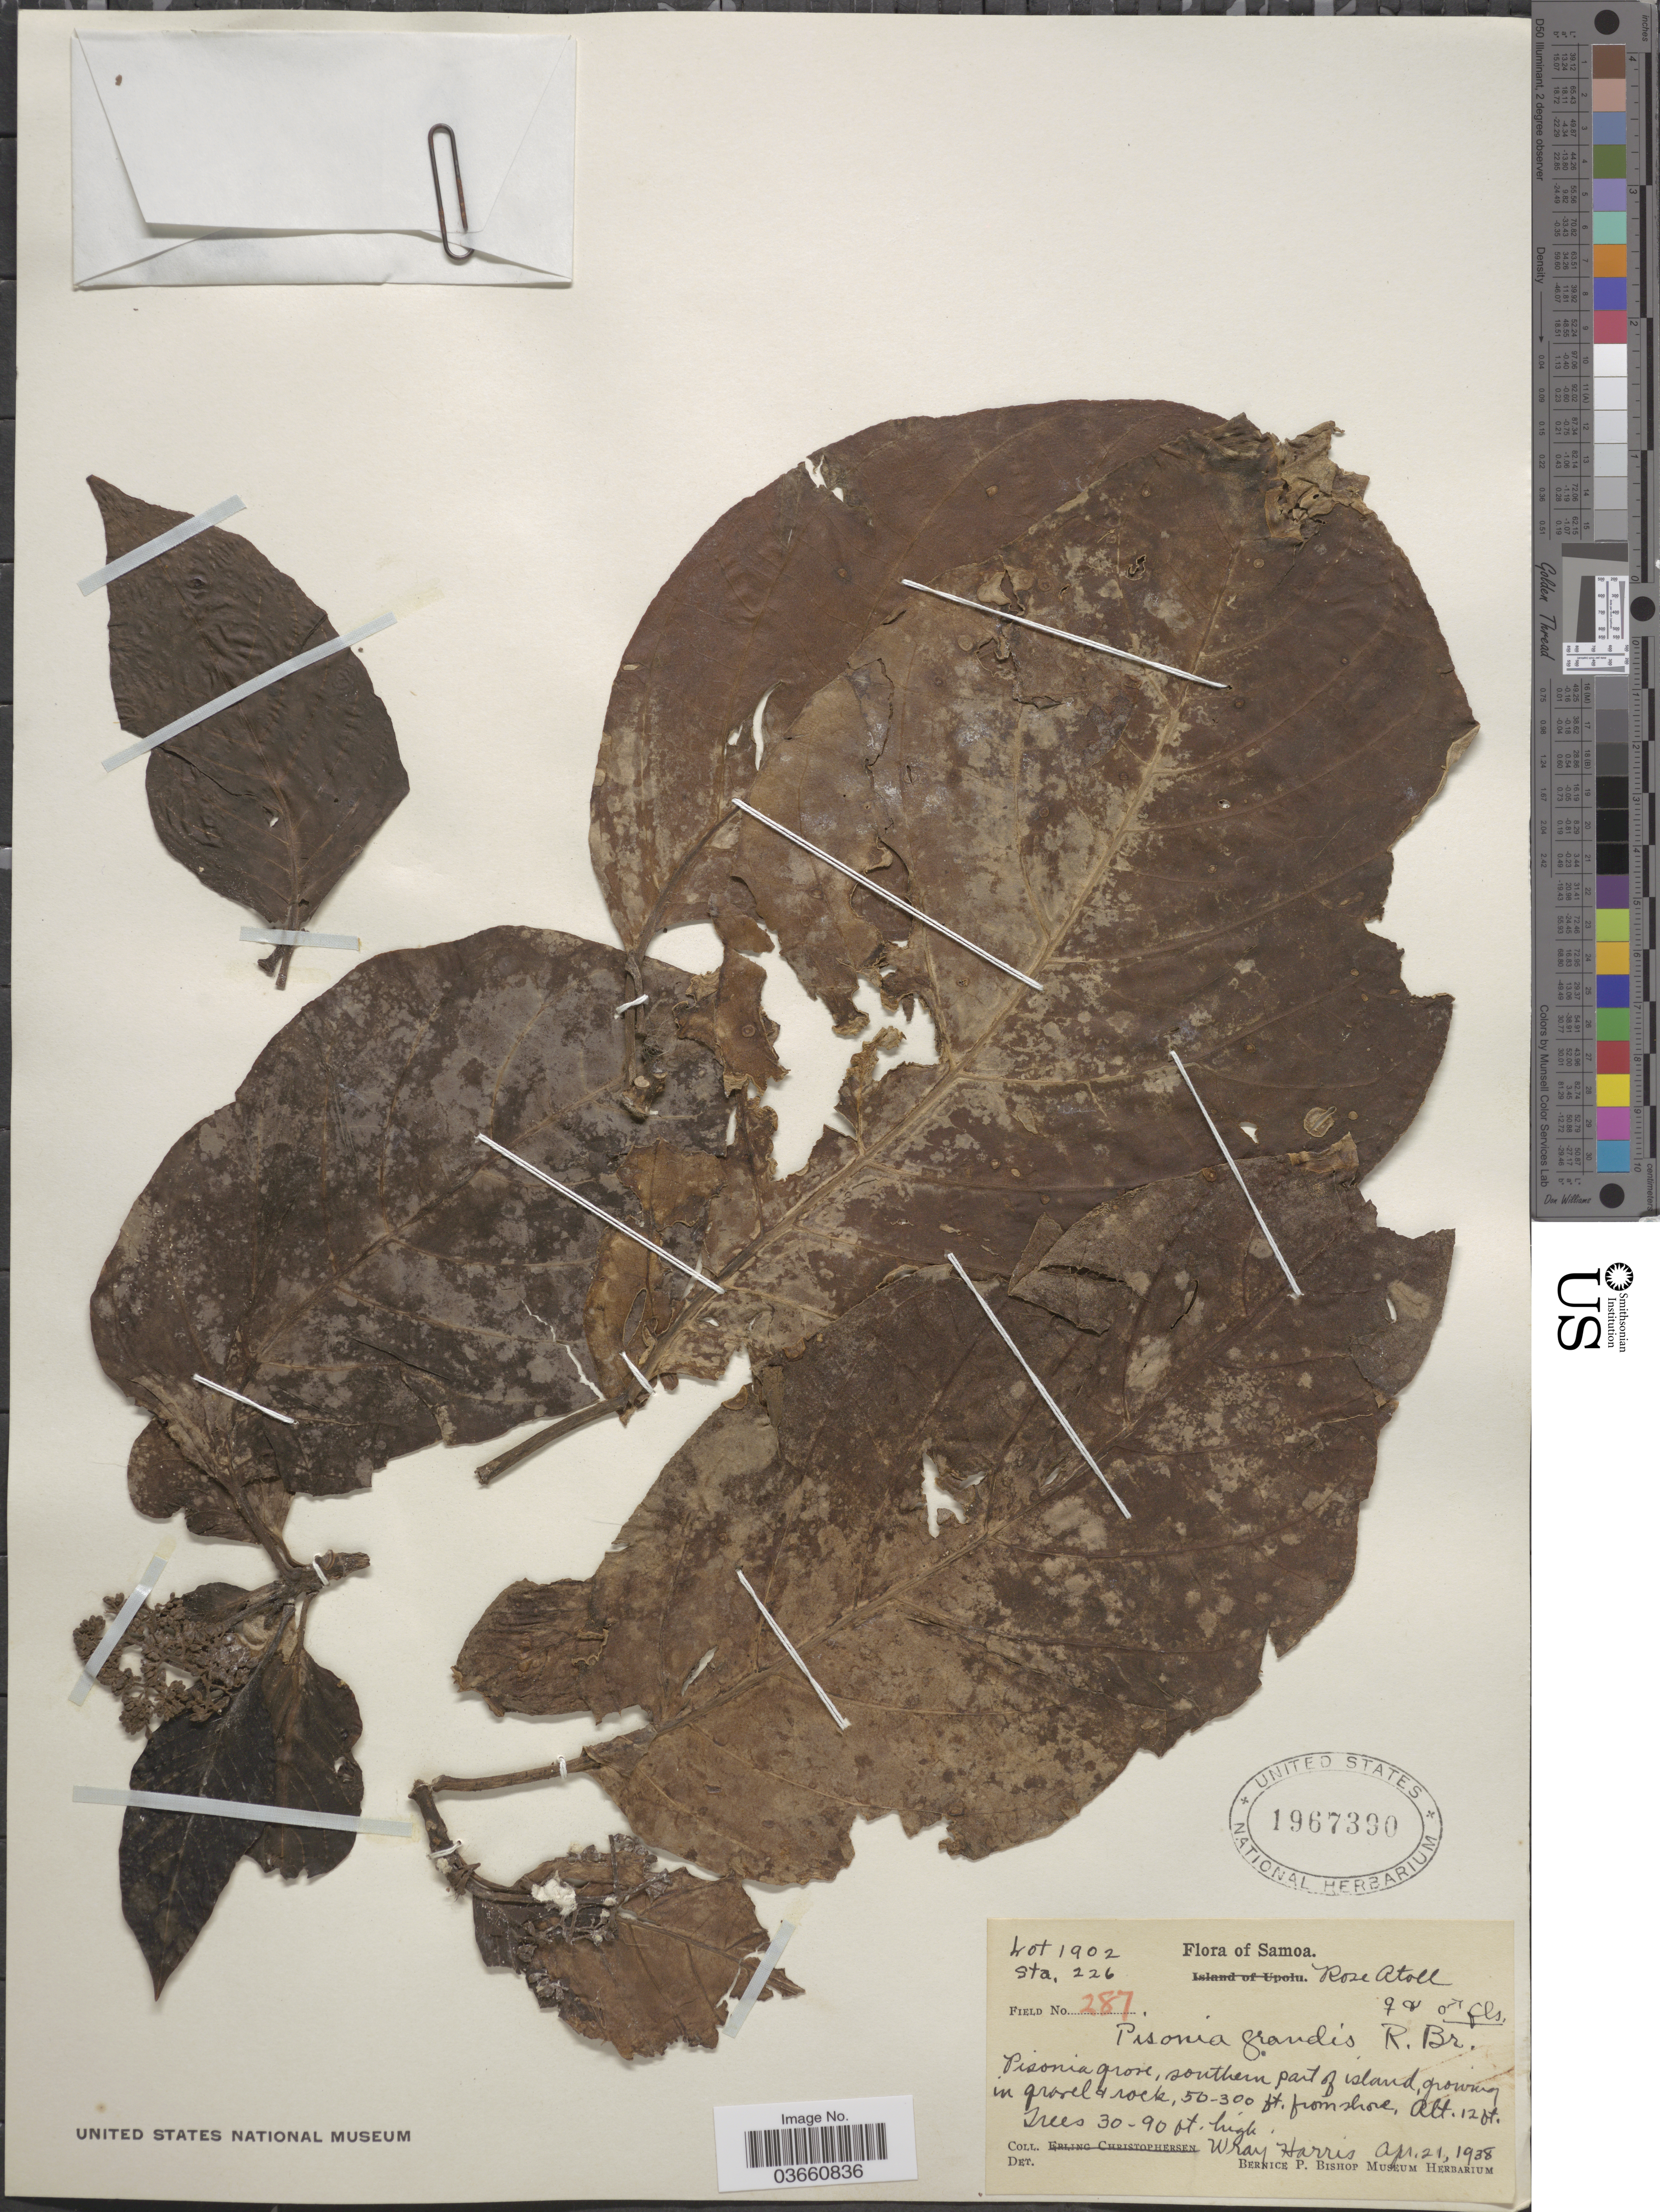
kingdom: Plantae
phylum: Tracheophyta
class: Magnoliopsida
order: Caryophyllales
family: Nyctaginaceae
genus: Pisonia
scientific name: Pisonia grandis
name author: R. Br.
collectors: W. Harris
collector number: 287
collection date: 1938-04-21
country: American Samoa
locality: Samoa. Rose Atoll. Pisonia grove, southern part of island.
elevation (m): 4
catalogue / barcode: US 1967390